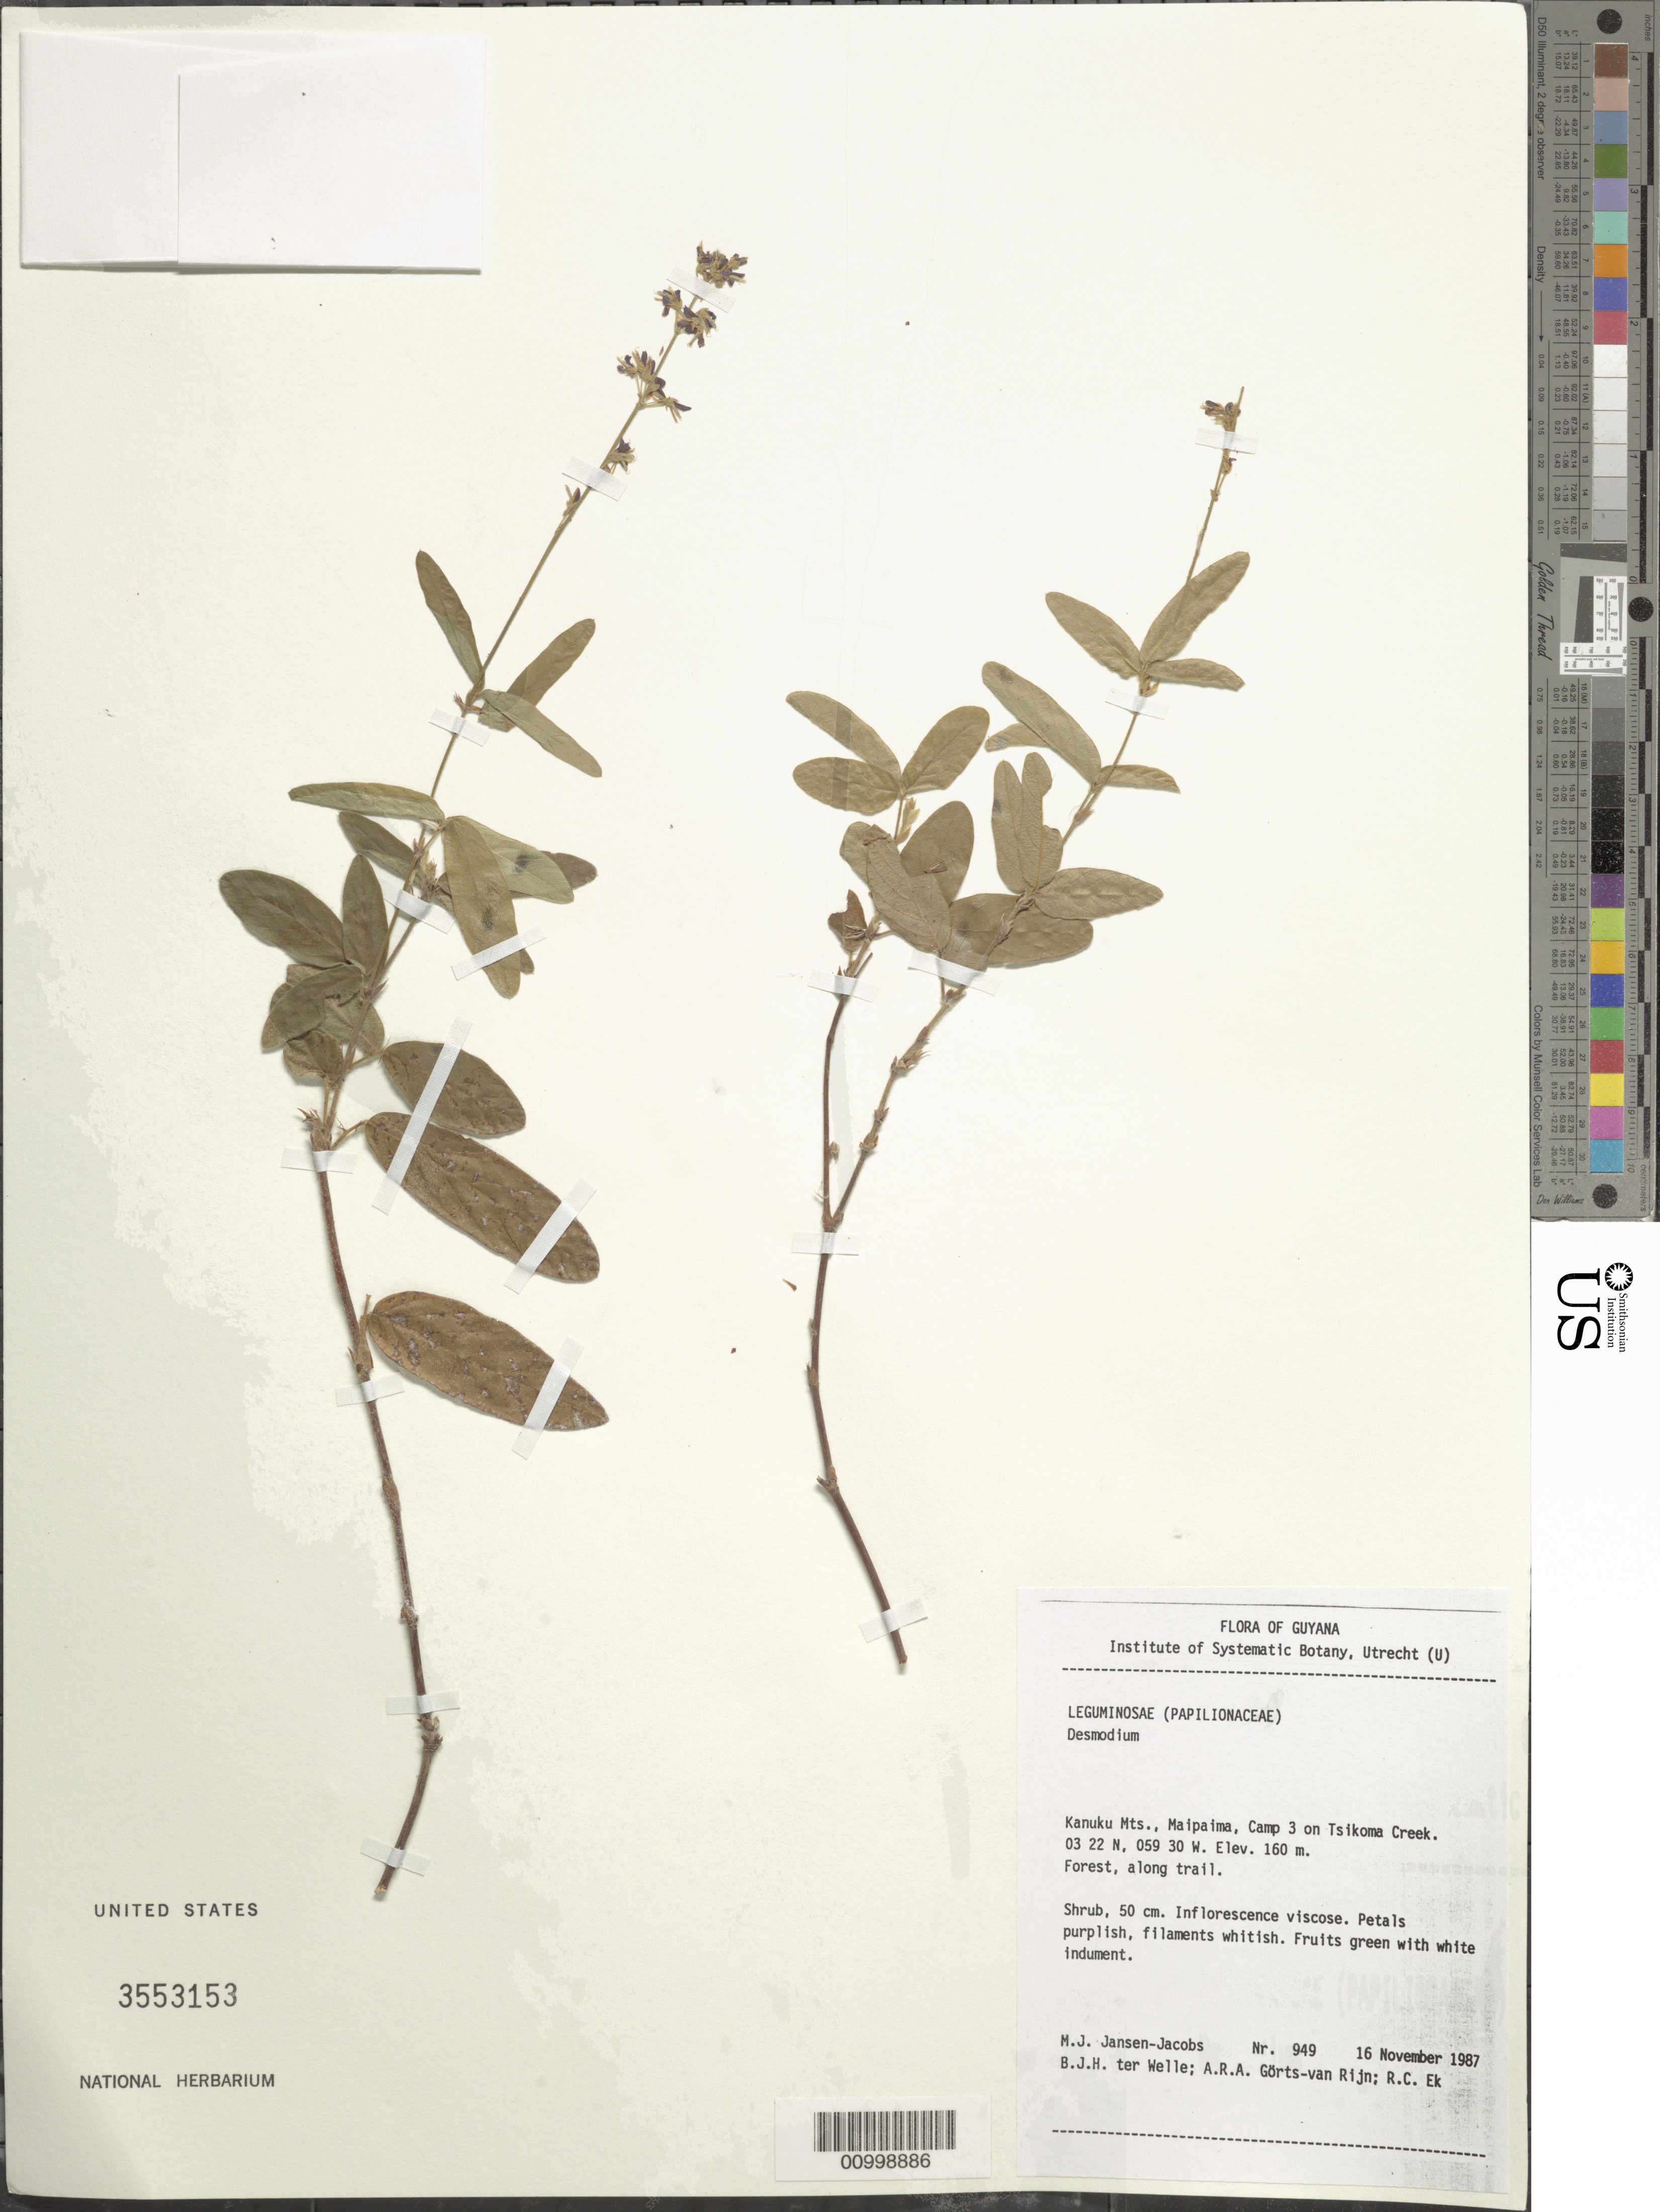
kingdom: Plantae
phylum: Tracheophyta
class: Magnoliopsida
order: Fabales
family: Fabaceae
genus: Desmodium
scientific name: Desmodium sp.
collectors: M. J. Jansen-Jacobs, B. Welle, A. .R. A. Görts-van Rijn & R. C. Ek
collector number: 949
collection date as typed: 16-Nov-87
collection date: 1987-11-16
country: Guyana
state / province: U. Takutu-U. Essequibo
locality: Kanuku Mts., Maipaima, Camp 3 on Tsikoma Creek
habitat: Forest, along trail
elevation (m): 160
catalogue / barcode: US 3553153